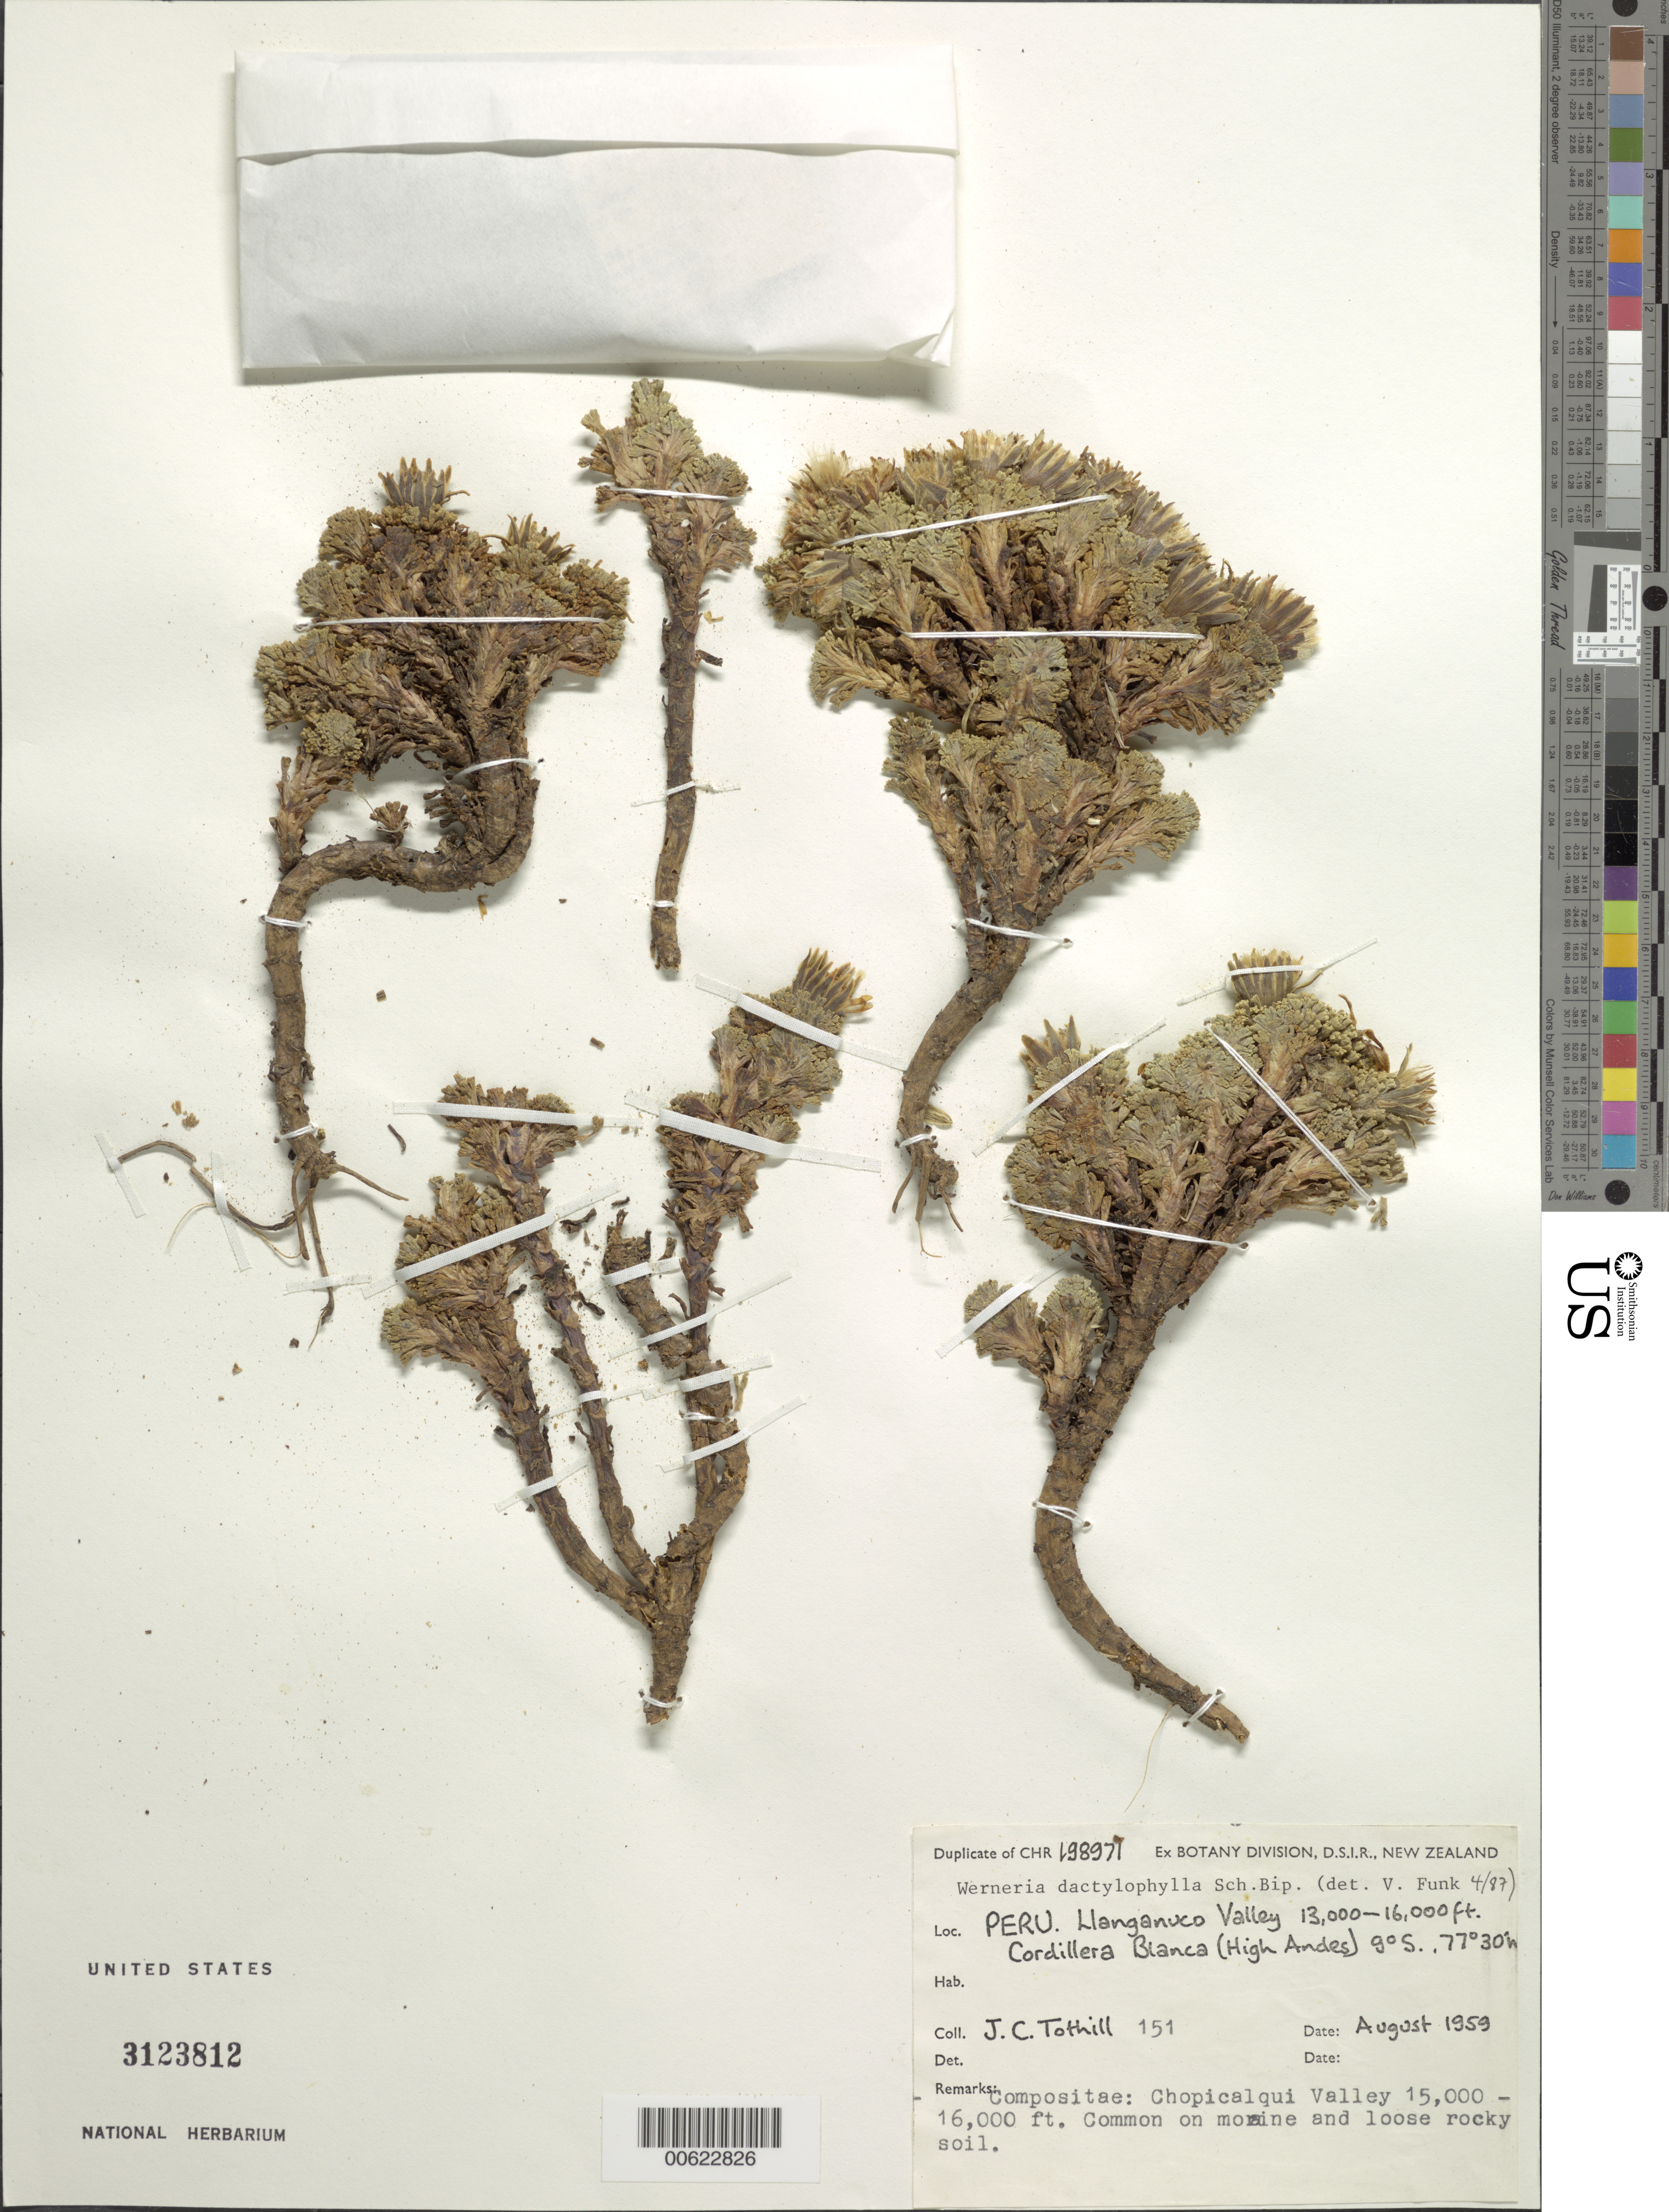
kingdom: Plantae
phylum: Tracheophyta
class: Magnoliopsida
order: Asterales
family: Asteraceae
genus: Xenophyllum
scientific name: Xenophyllum dactylophyllum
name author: (Sch. Bip.) V.A. Funk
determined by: Funk, Vicki A., (BOT), Smithsonian Institution - National Museum of Natural History (UNITED STATES)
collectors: J. C. Tothill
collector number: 151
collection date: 1959-09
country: Peru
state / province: Ancash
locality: Chopicalqui Valley/Llanganuco Valley, Cordillera Blanca (High Andes)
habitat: Moraine and loose rocky soil.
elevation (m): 3692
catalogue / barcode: US 3123812